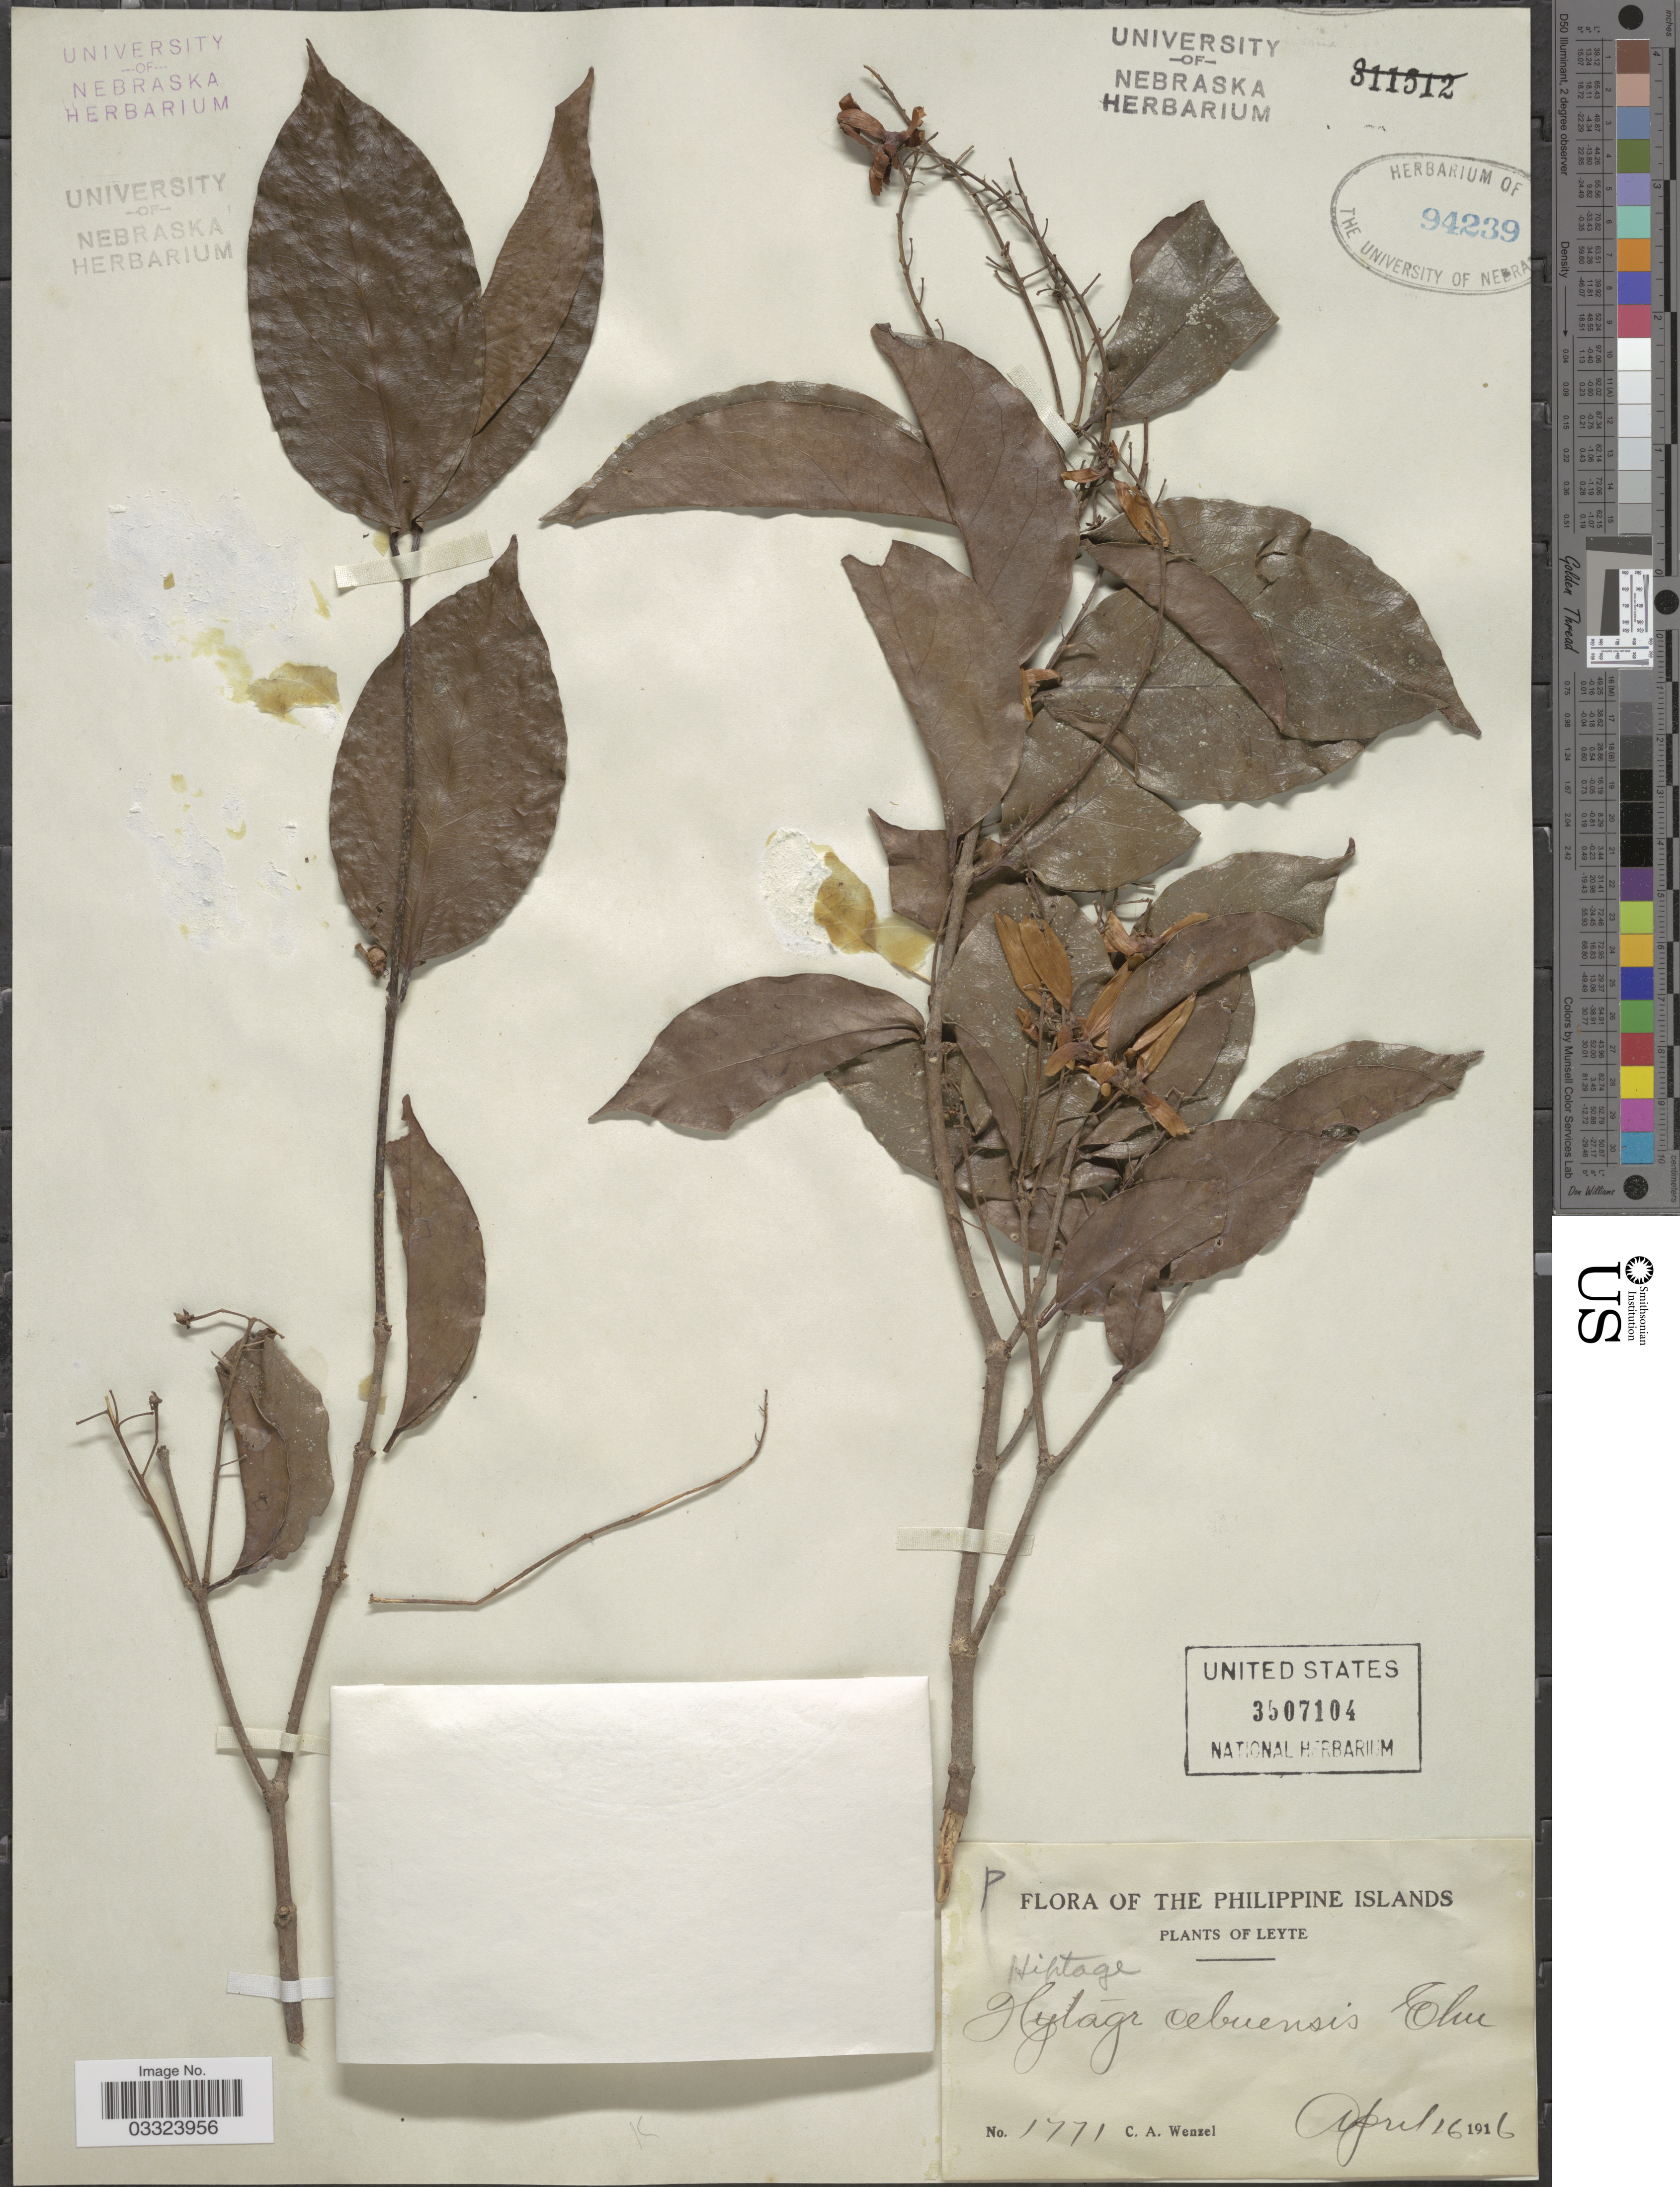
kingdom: Plantae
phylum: Tracheophyta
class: Magnoliopsida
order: Malpighiales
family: Malpighiaceae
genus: Hiptage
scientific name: Hiptage cebuensis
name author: Elmer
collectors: C. Wenzel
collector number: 1771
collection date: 1916-04-16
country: Philippines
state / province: Eastern Visayas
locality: Leyte.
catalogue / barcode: US 3507104